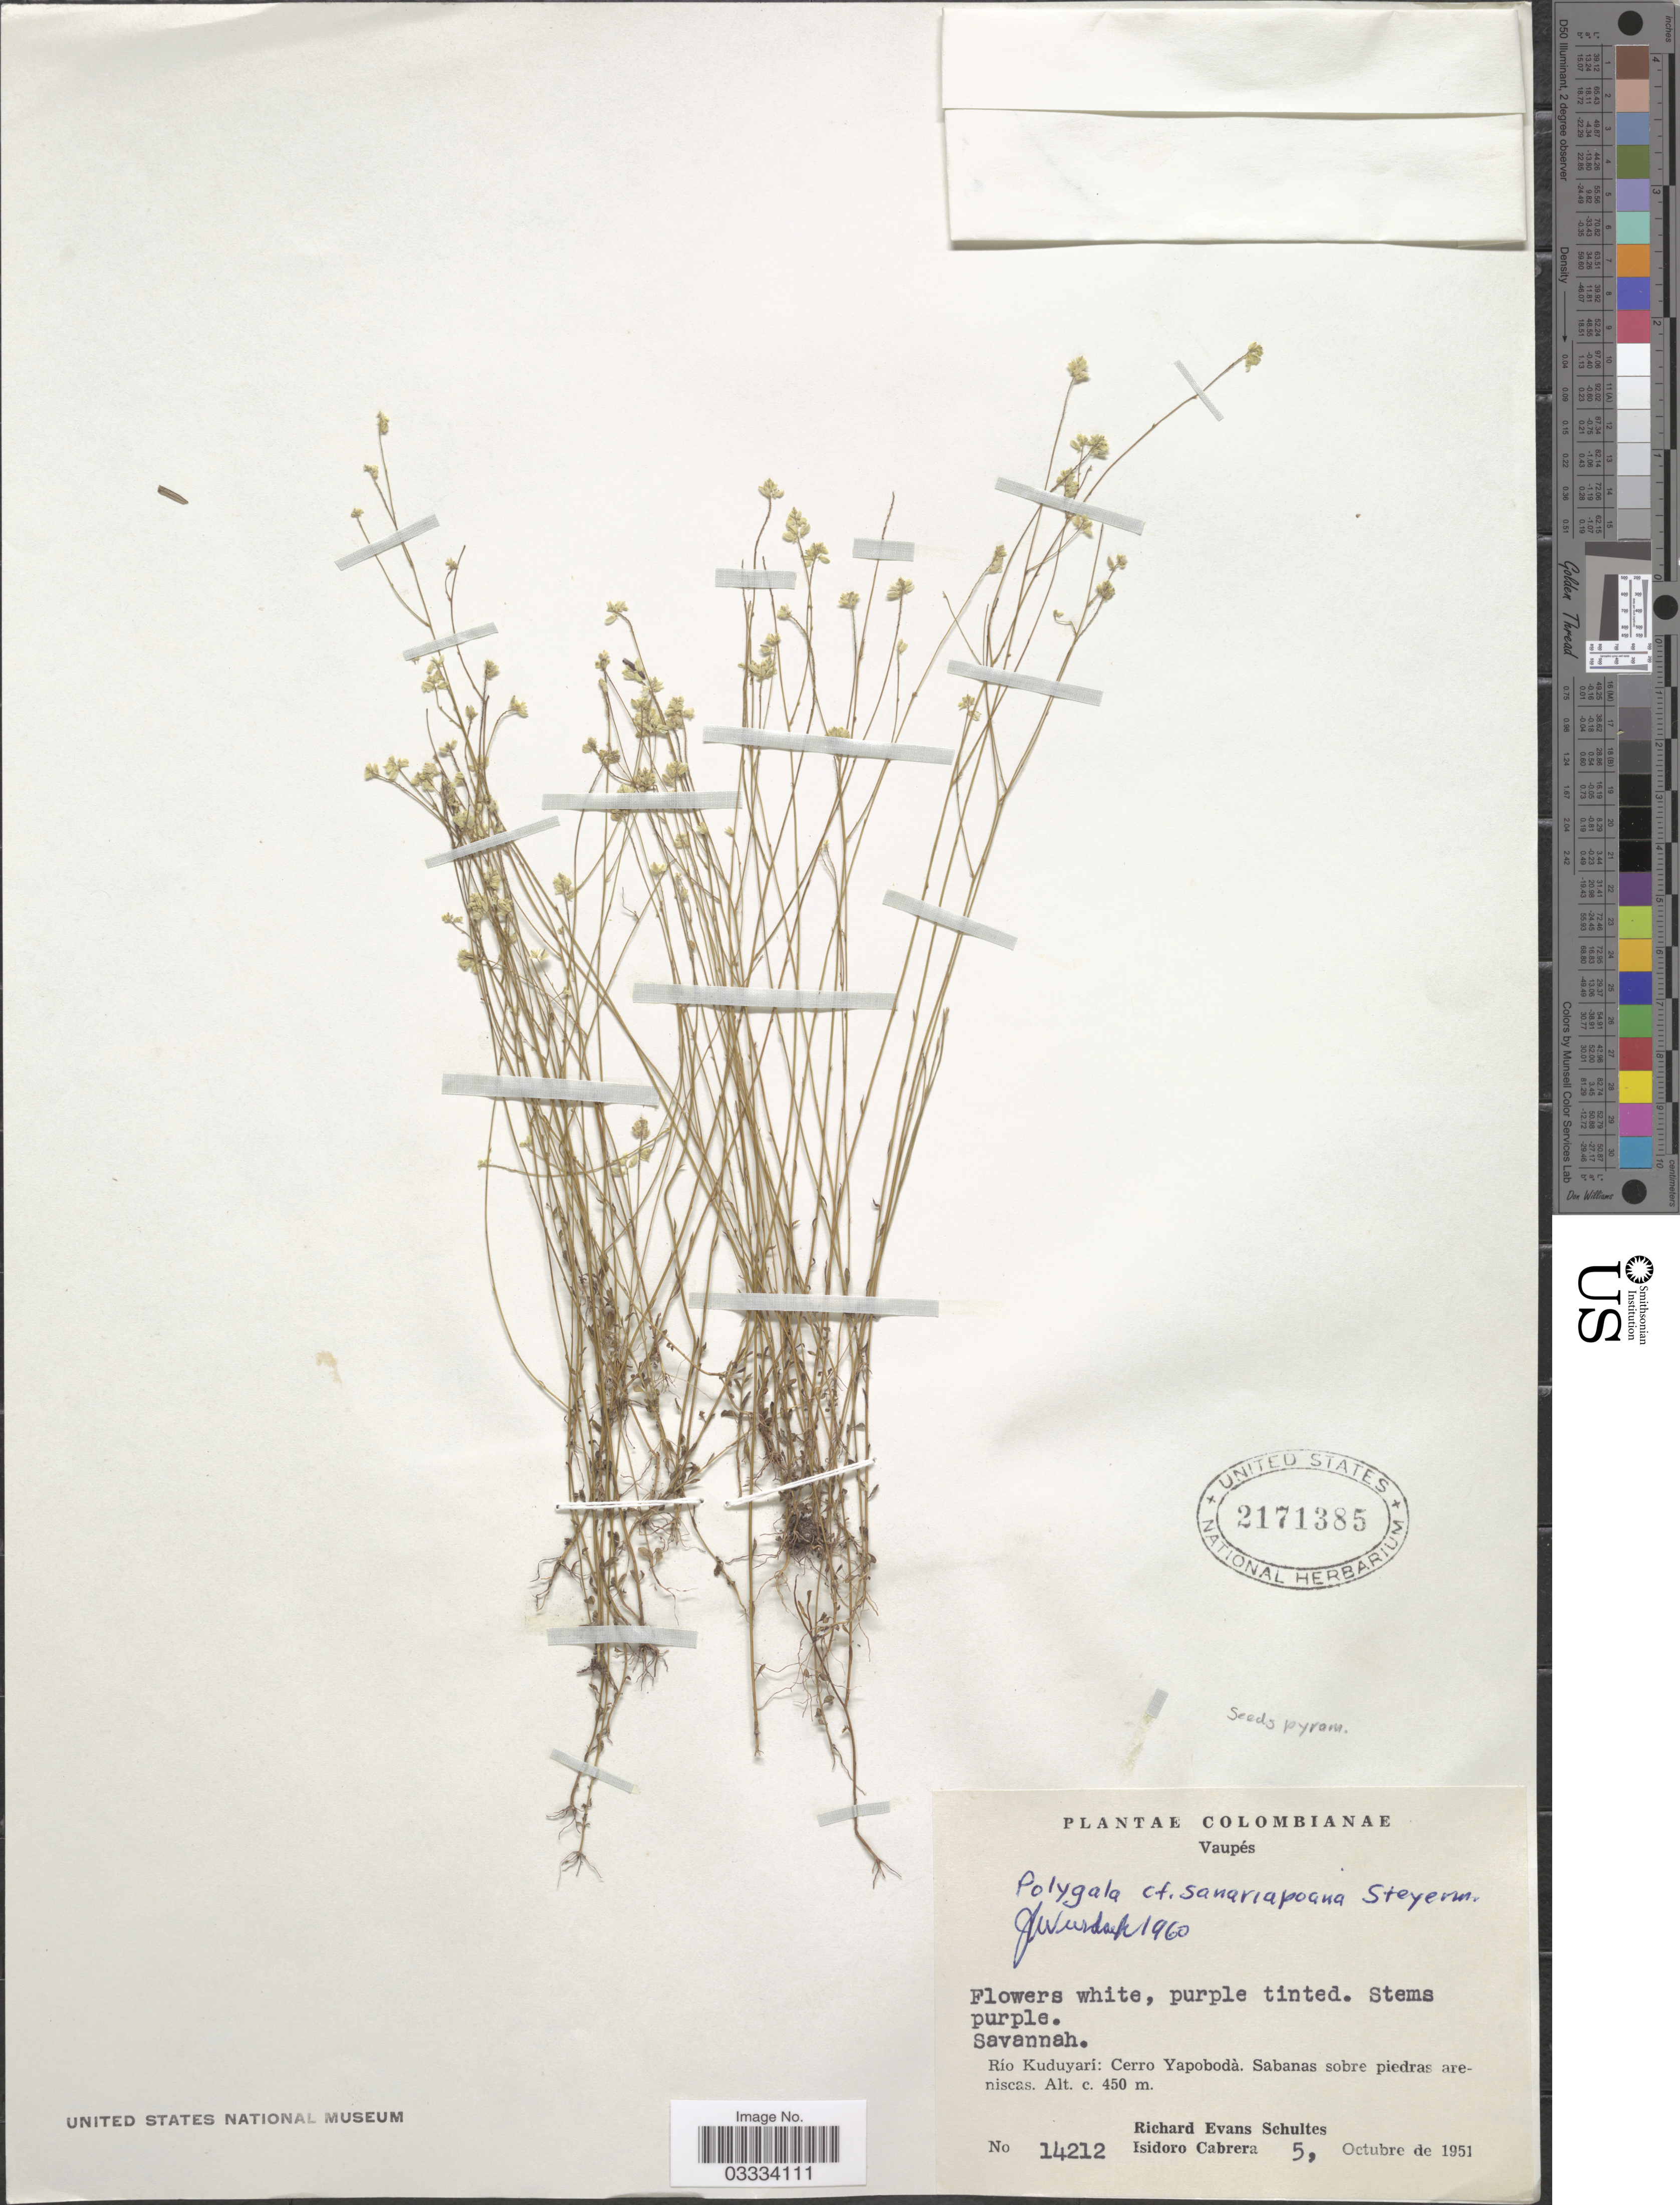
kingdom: Plantae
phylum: Tracheophyta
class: Magnoliopsida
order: Fabales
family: Polygalaceae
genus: Polygala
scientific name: Polygala sanariapoana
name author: Steyerm.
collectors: R. E. Schultes & I. Cabrera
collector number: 14212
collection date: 1951-10-05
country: Colombia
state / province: Vaupés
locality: Río Kuduyarí: Cerro Yapobodà. Sabanas sobre piedras areniscas.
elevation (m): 450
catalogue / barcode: US 2171385